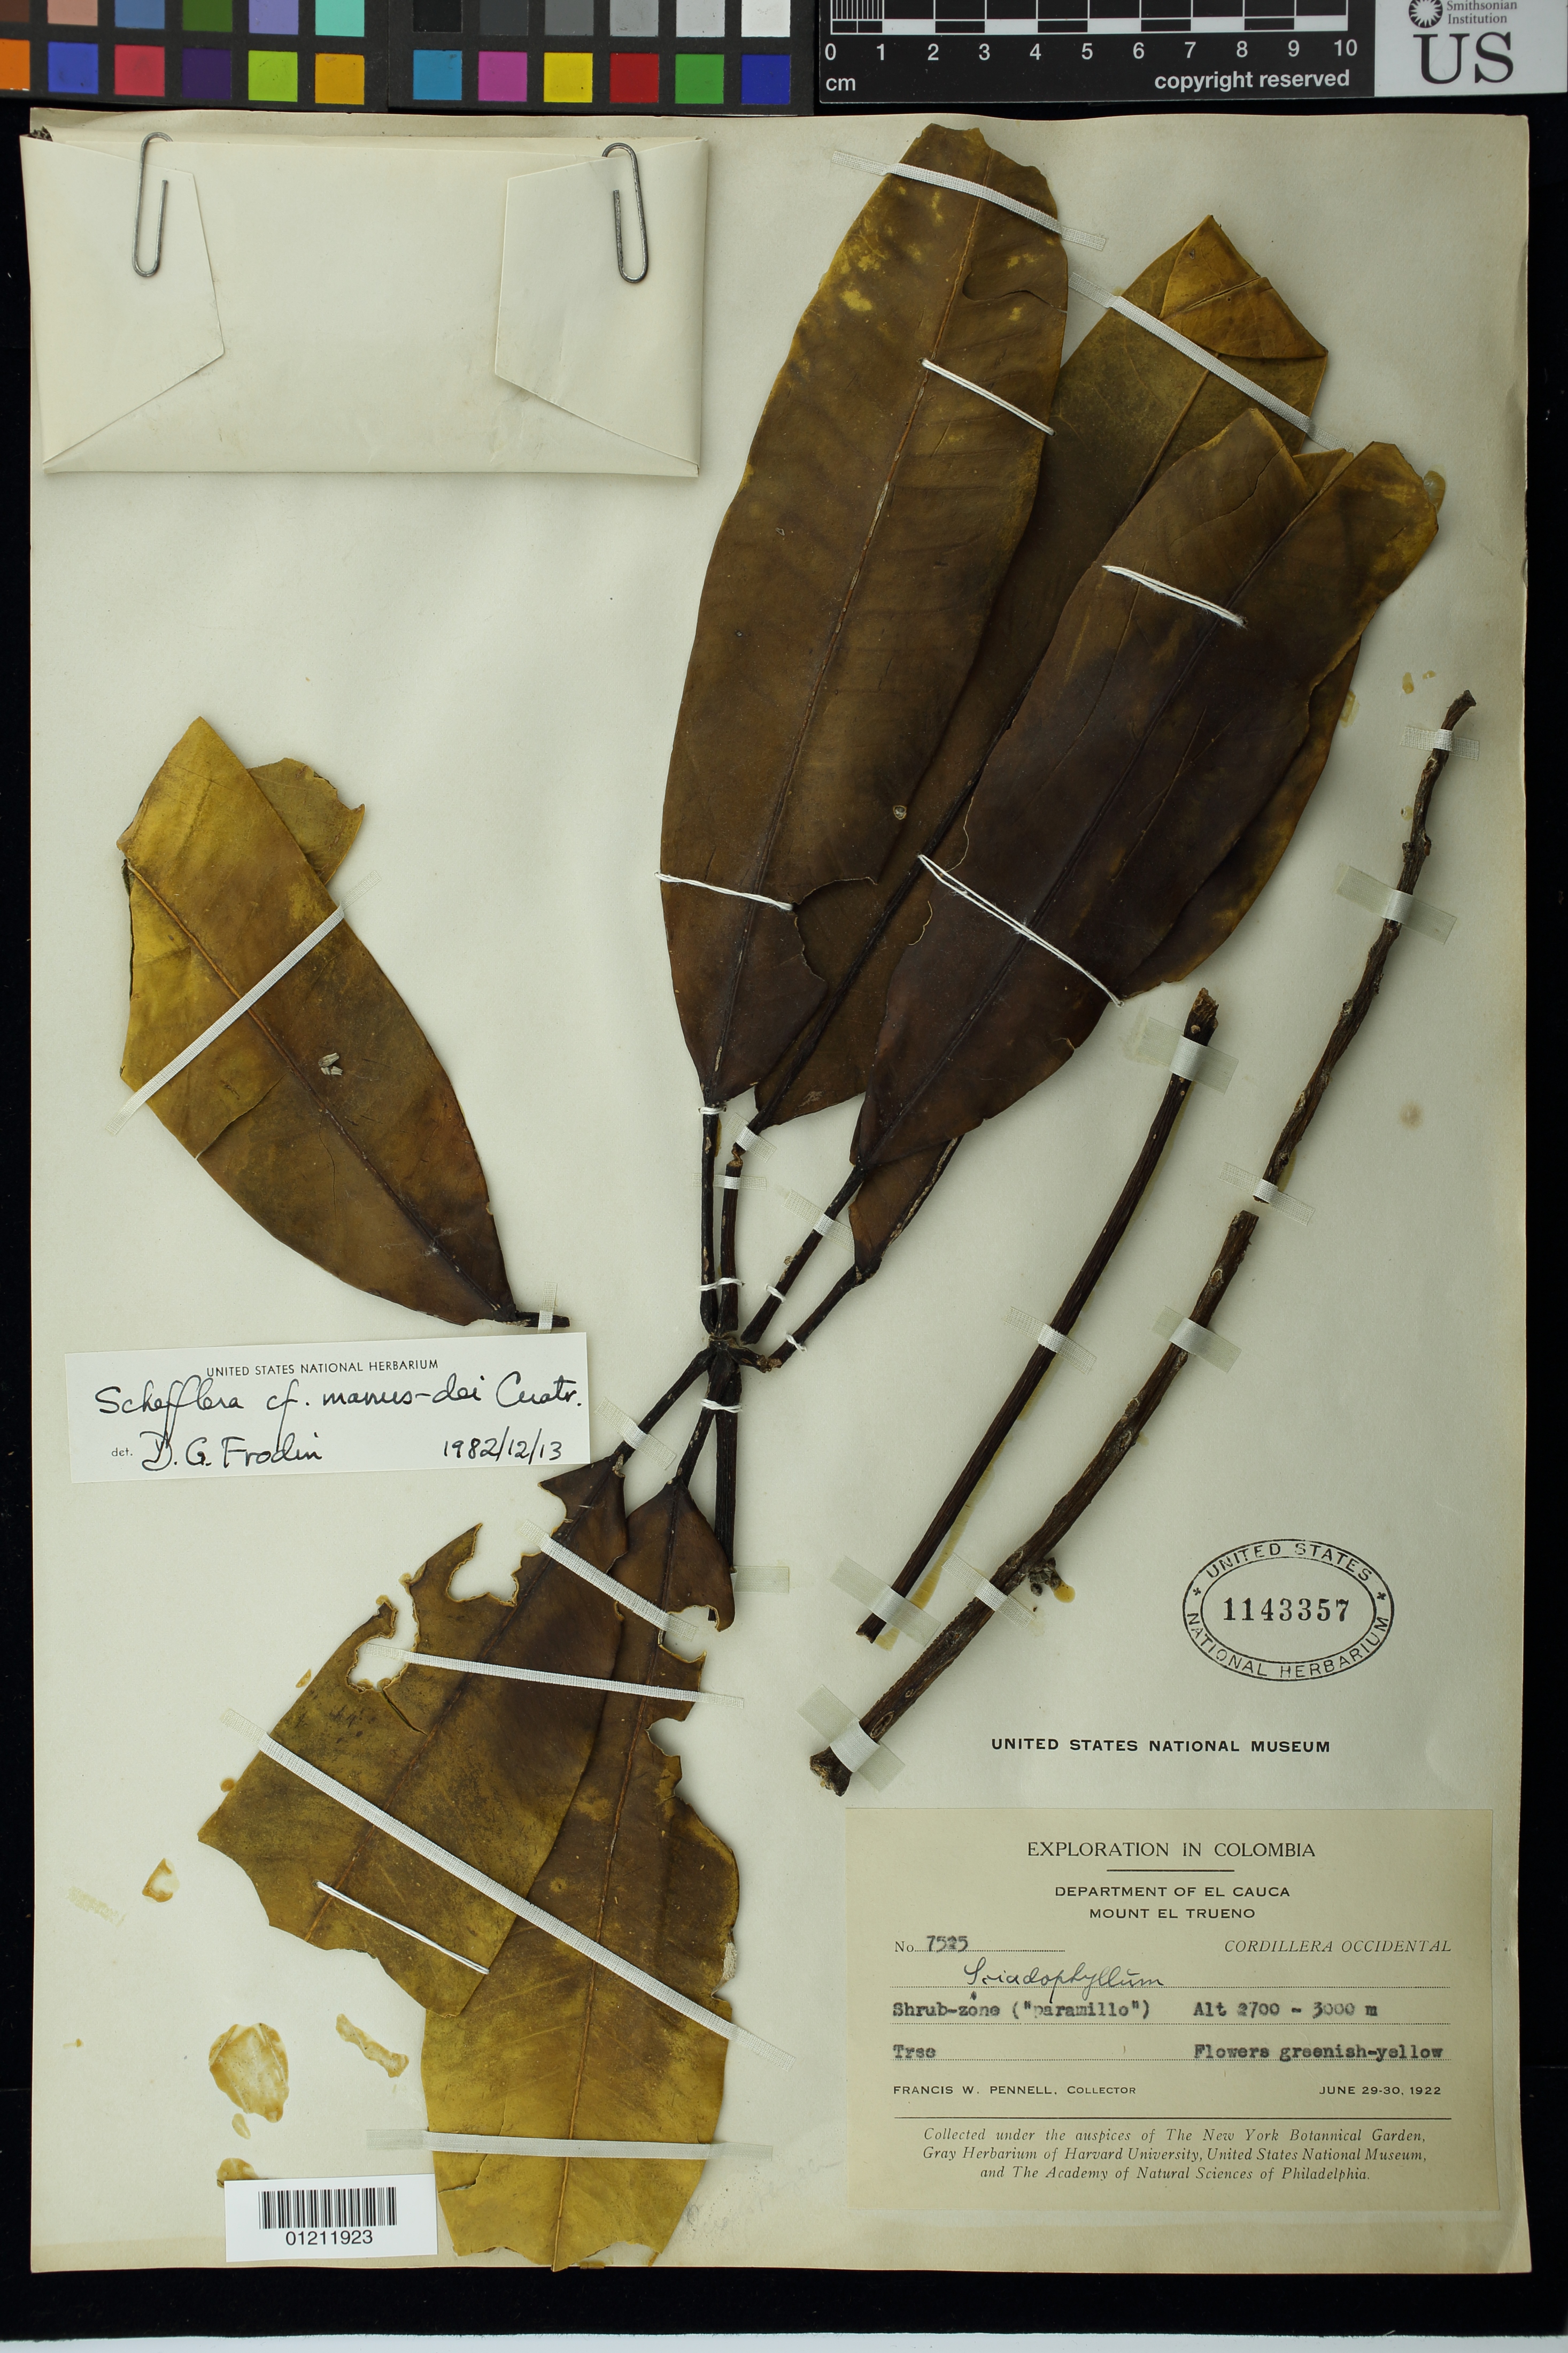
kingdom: Plantae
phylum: Tracheophyta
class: Magnoliopsida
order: Apiales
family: Araliaceae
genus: Schefflera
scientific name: Schefflera manus-dei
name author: Cuatrec.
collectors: F. W. Pennell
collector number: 7525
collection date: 1922-06-29/1922-06-30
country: Colombia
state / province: Cauca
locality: El Cauca, Mount El Trueno, Cordillera Occidental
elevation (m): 2700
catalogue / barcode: US 1143357